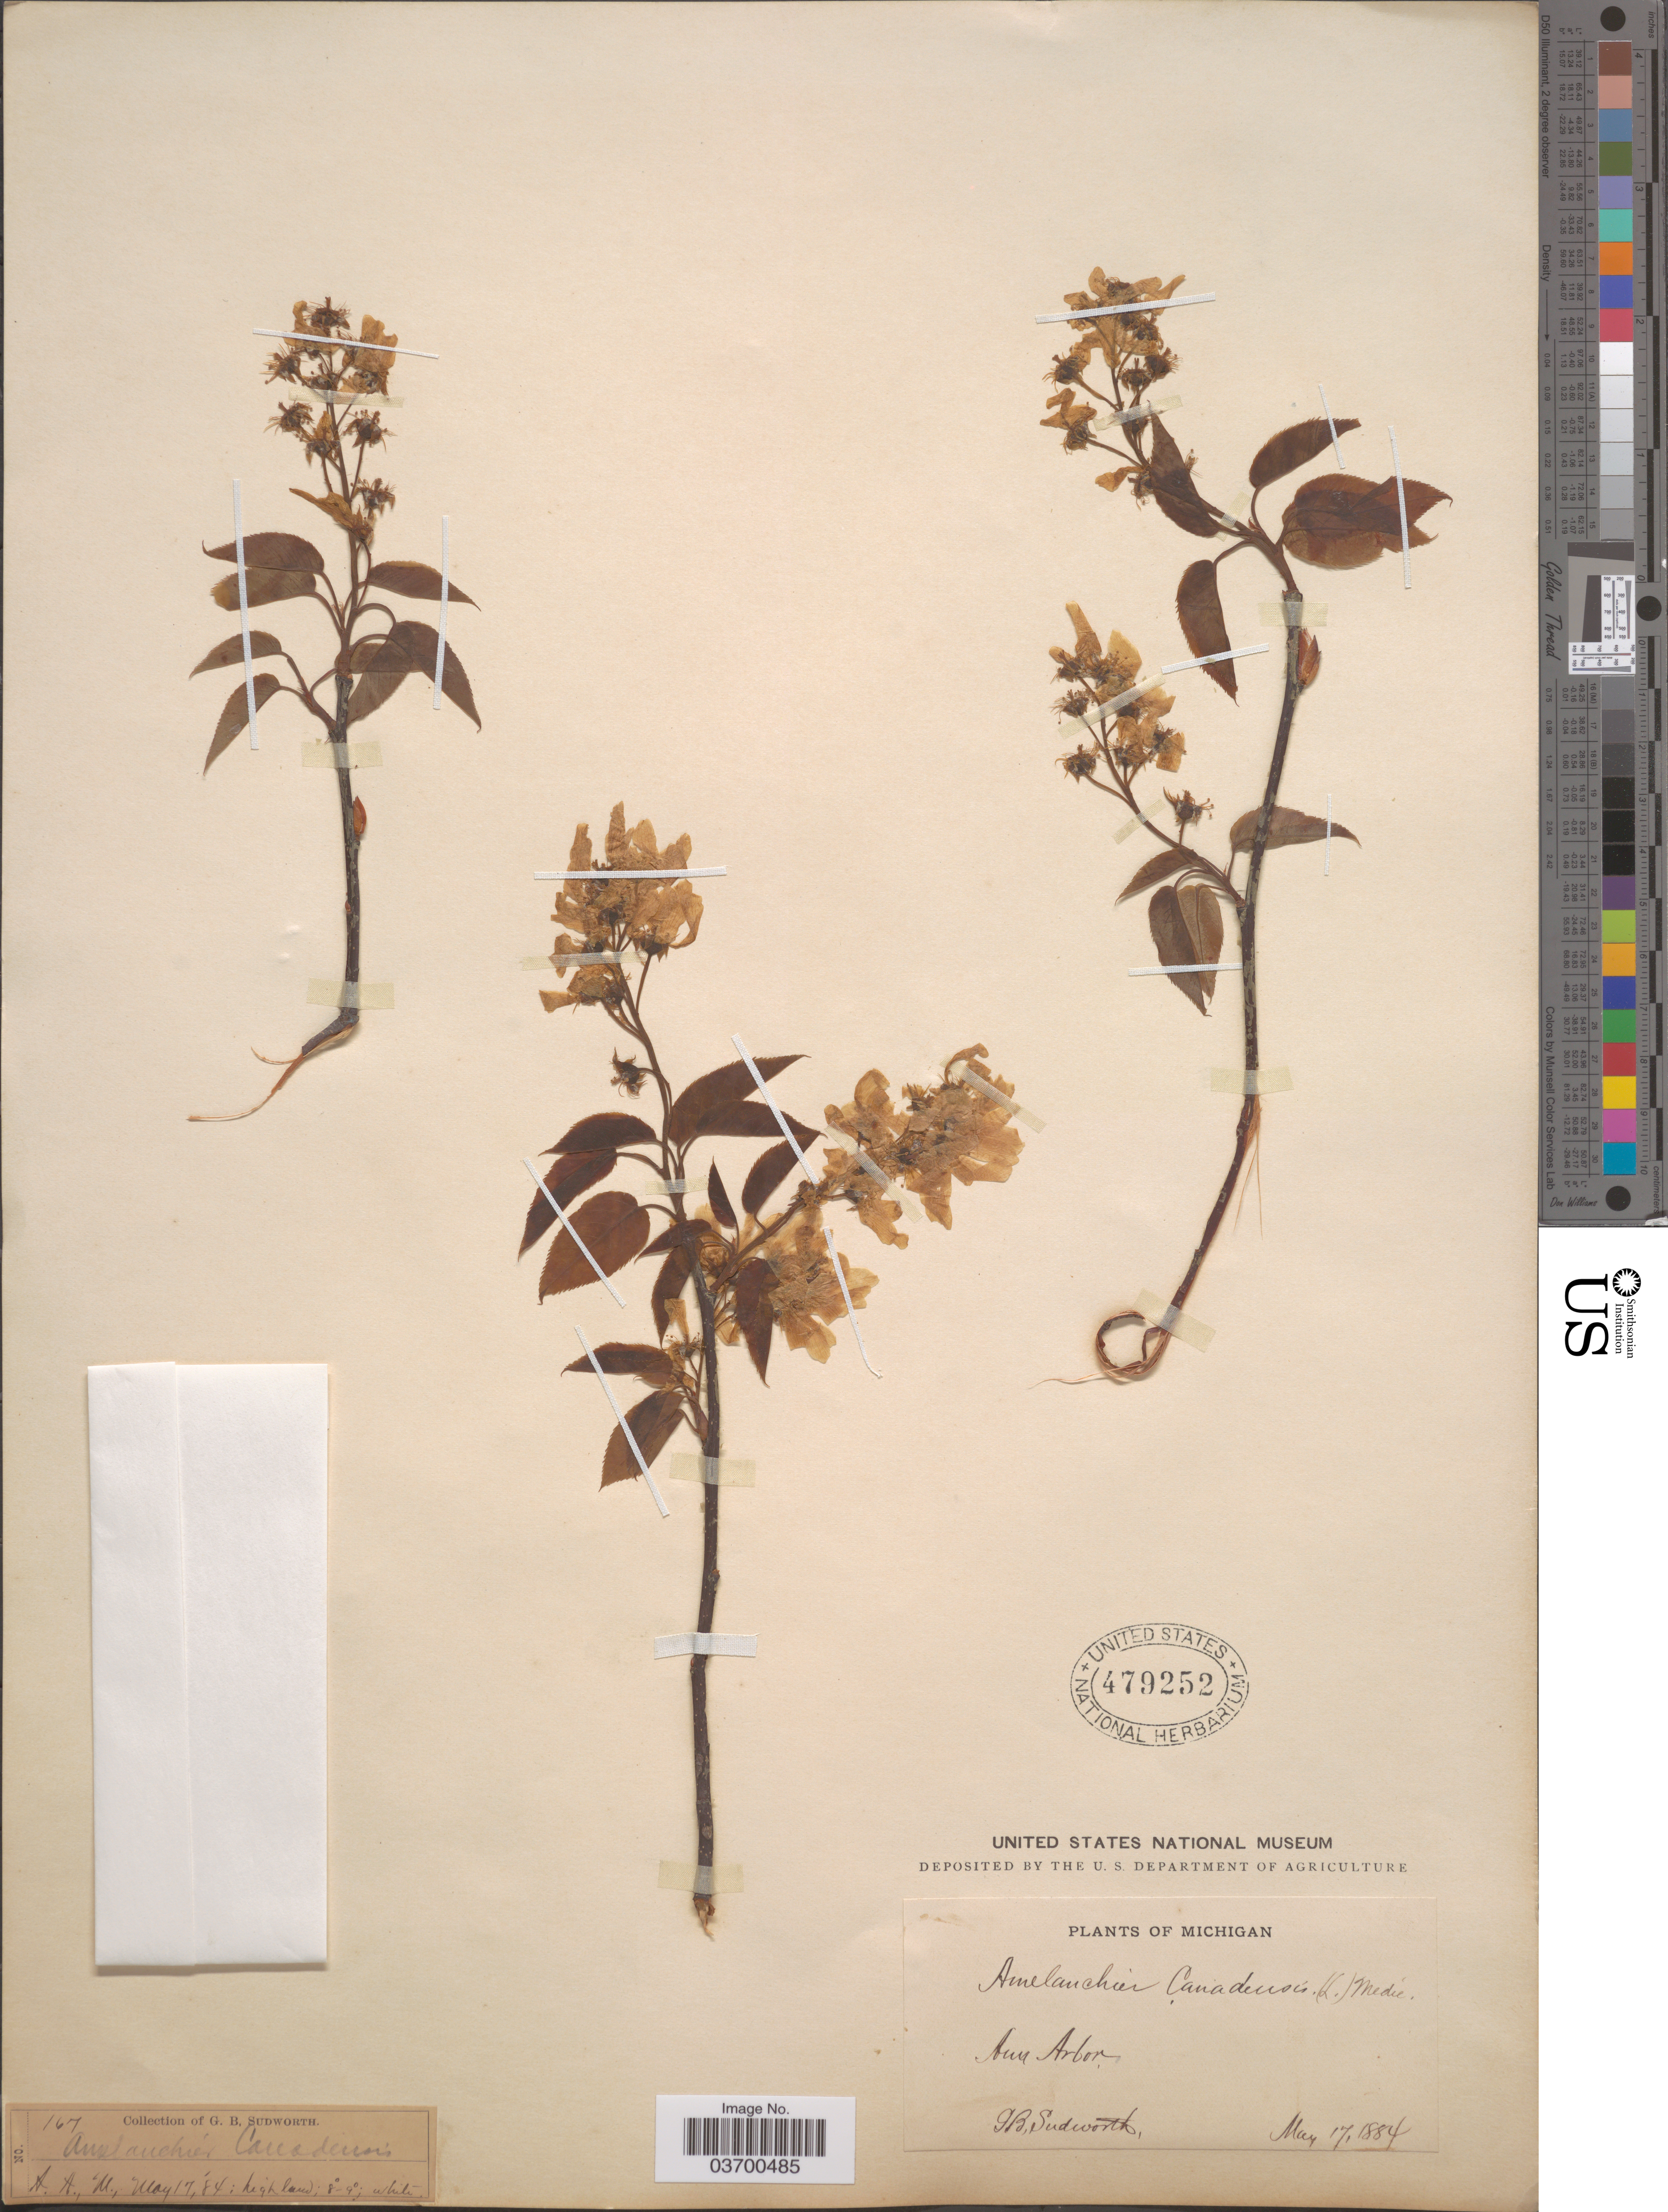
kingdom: Plantae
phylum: Tracheophyta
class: Magnoliopsida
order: Rosales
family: Rosaceae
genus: Amelanchier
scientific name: Amelanchier canadensis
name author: (L.) Medic.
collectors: G. B. Sudworth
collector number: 167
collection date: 1884-05-17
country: United States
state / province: Michigan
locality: Ann Arbor.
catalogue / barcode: US 479252